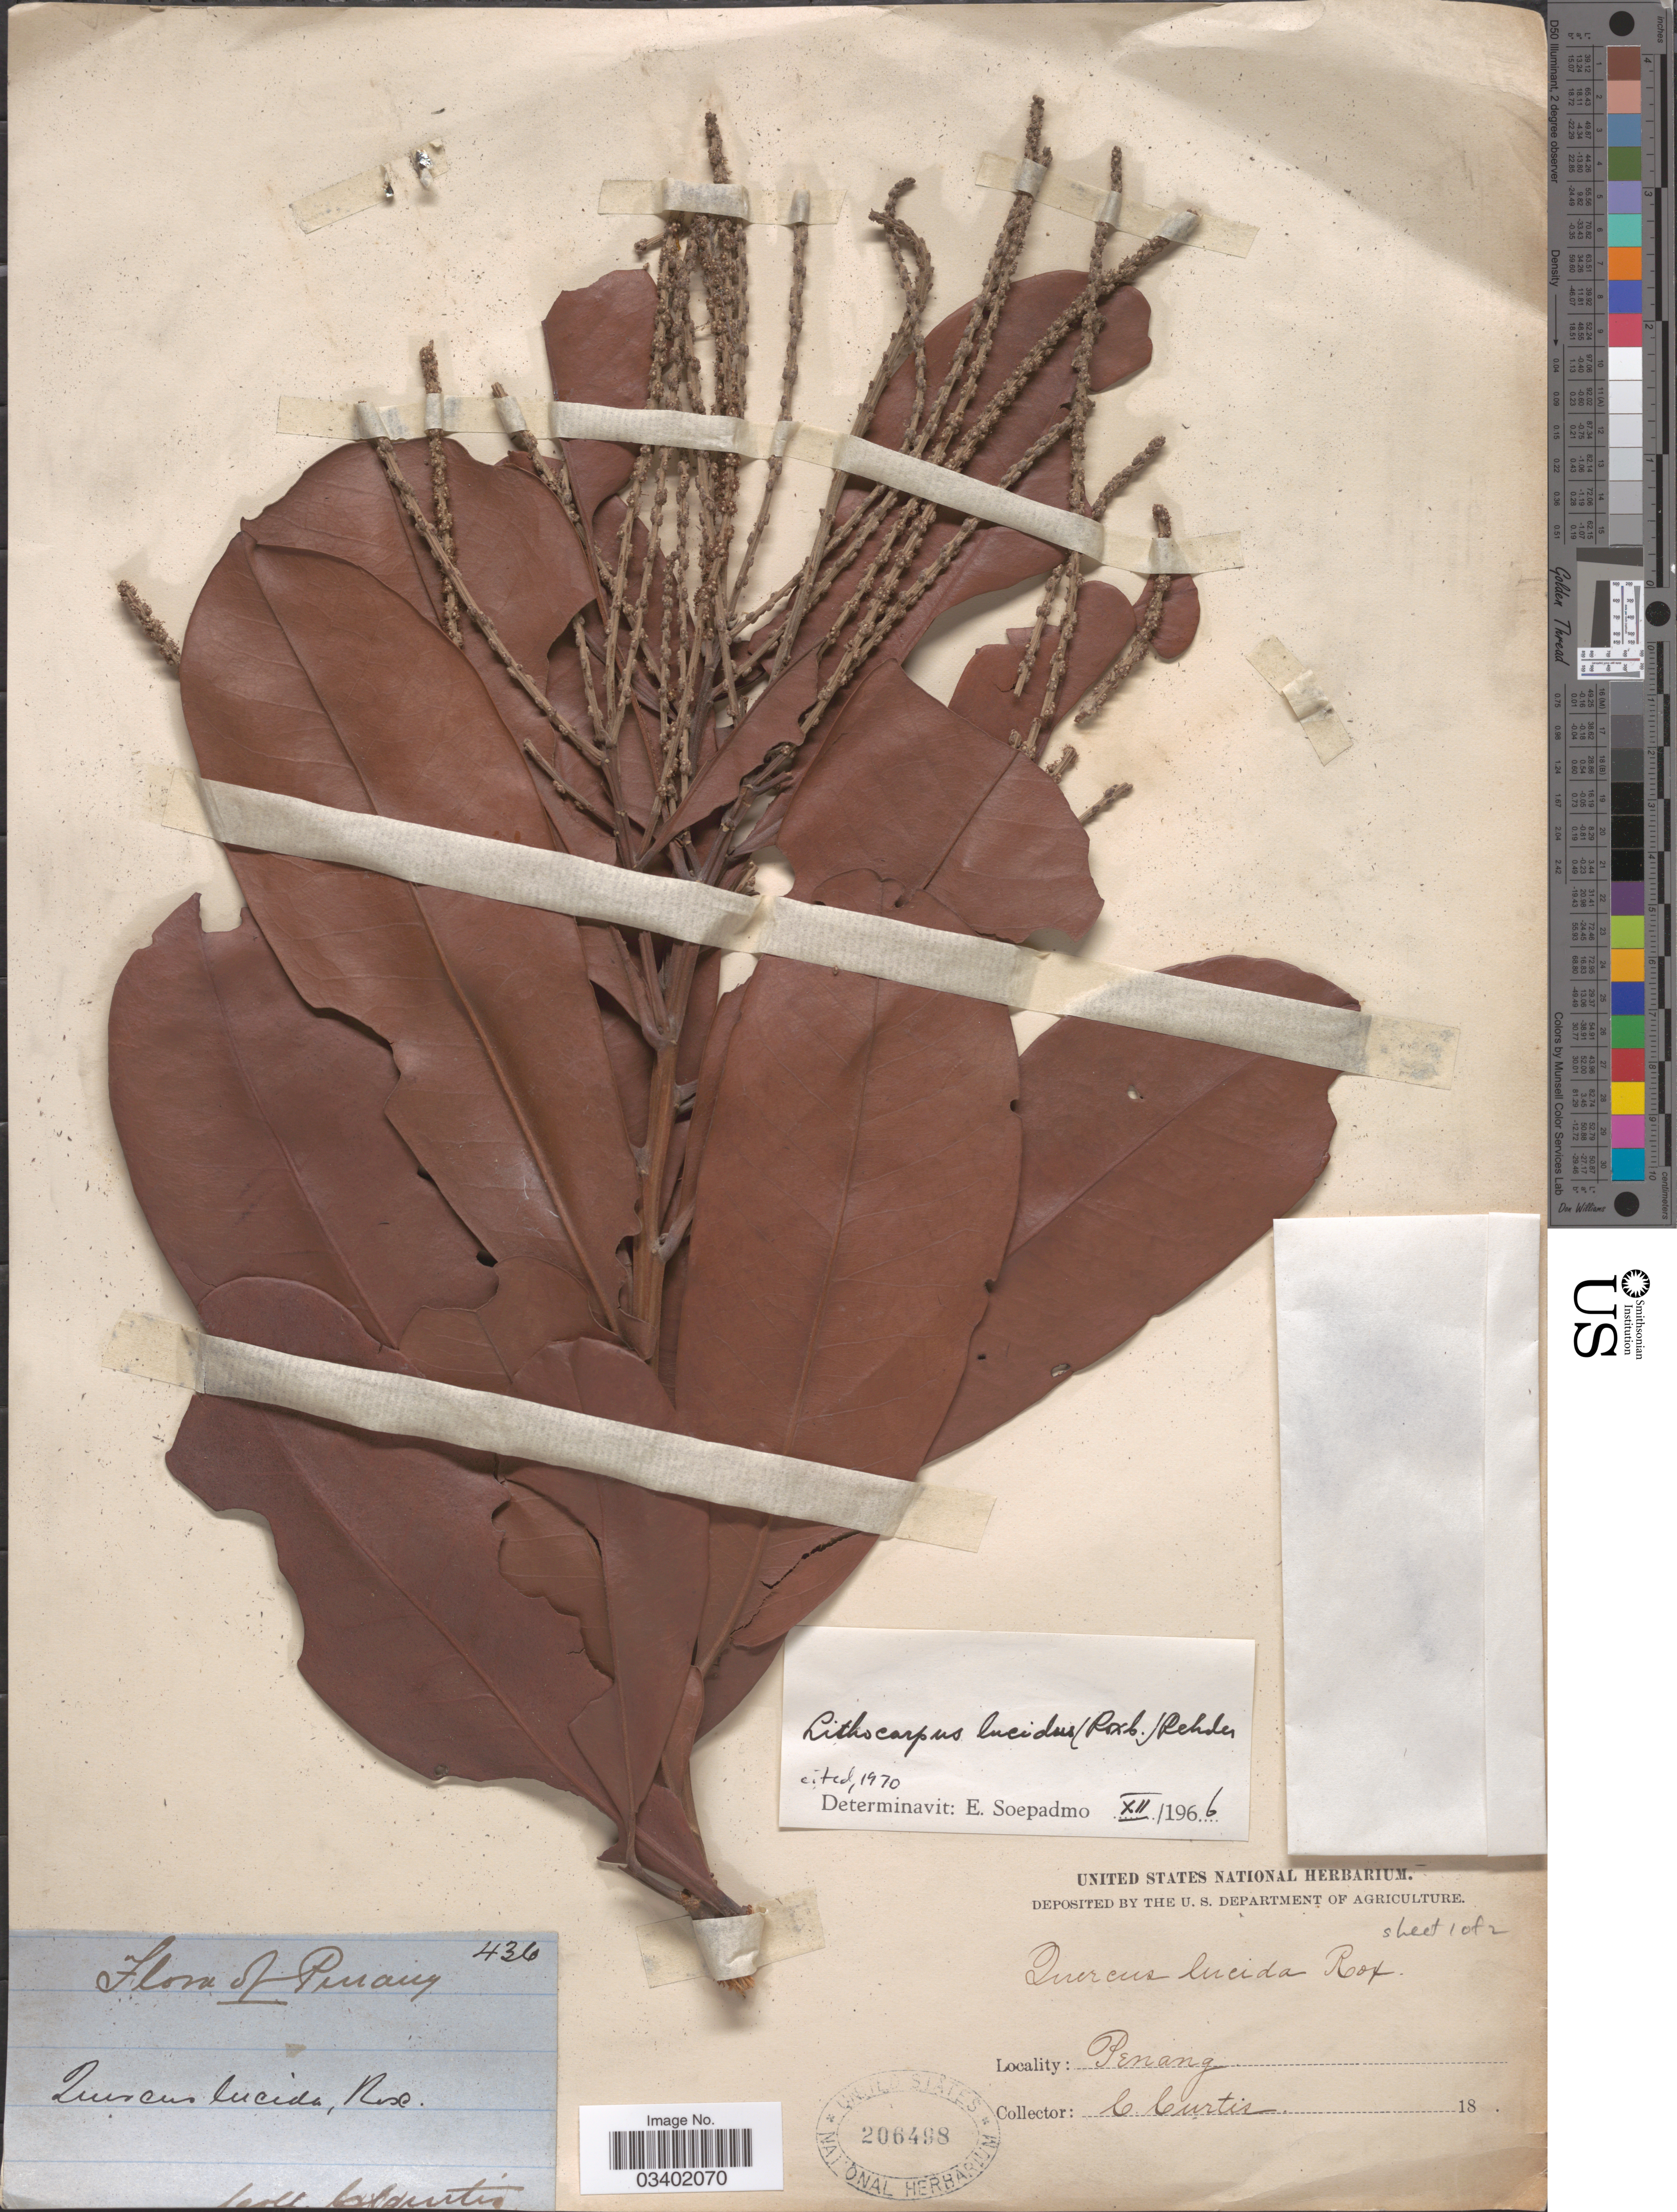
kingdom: Plantae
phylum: Tracheophyta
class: Magnoliopsida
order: Fagales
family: Fagaceae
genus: Lithocarpus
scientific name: Lithocarpus lucidus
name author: (Roxb.) Rehder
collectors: C. Curtis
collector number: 436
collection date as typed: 18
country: Malaysia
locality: Penang.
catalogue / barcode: US 206498